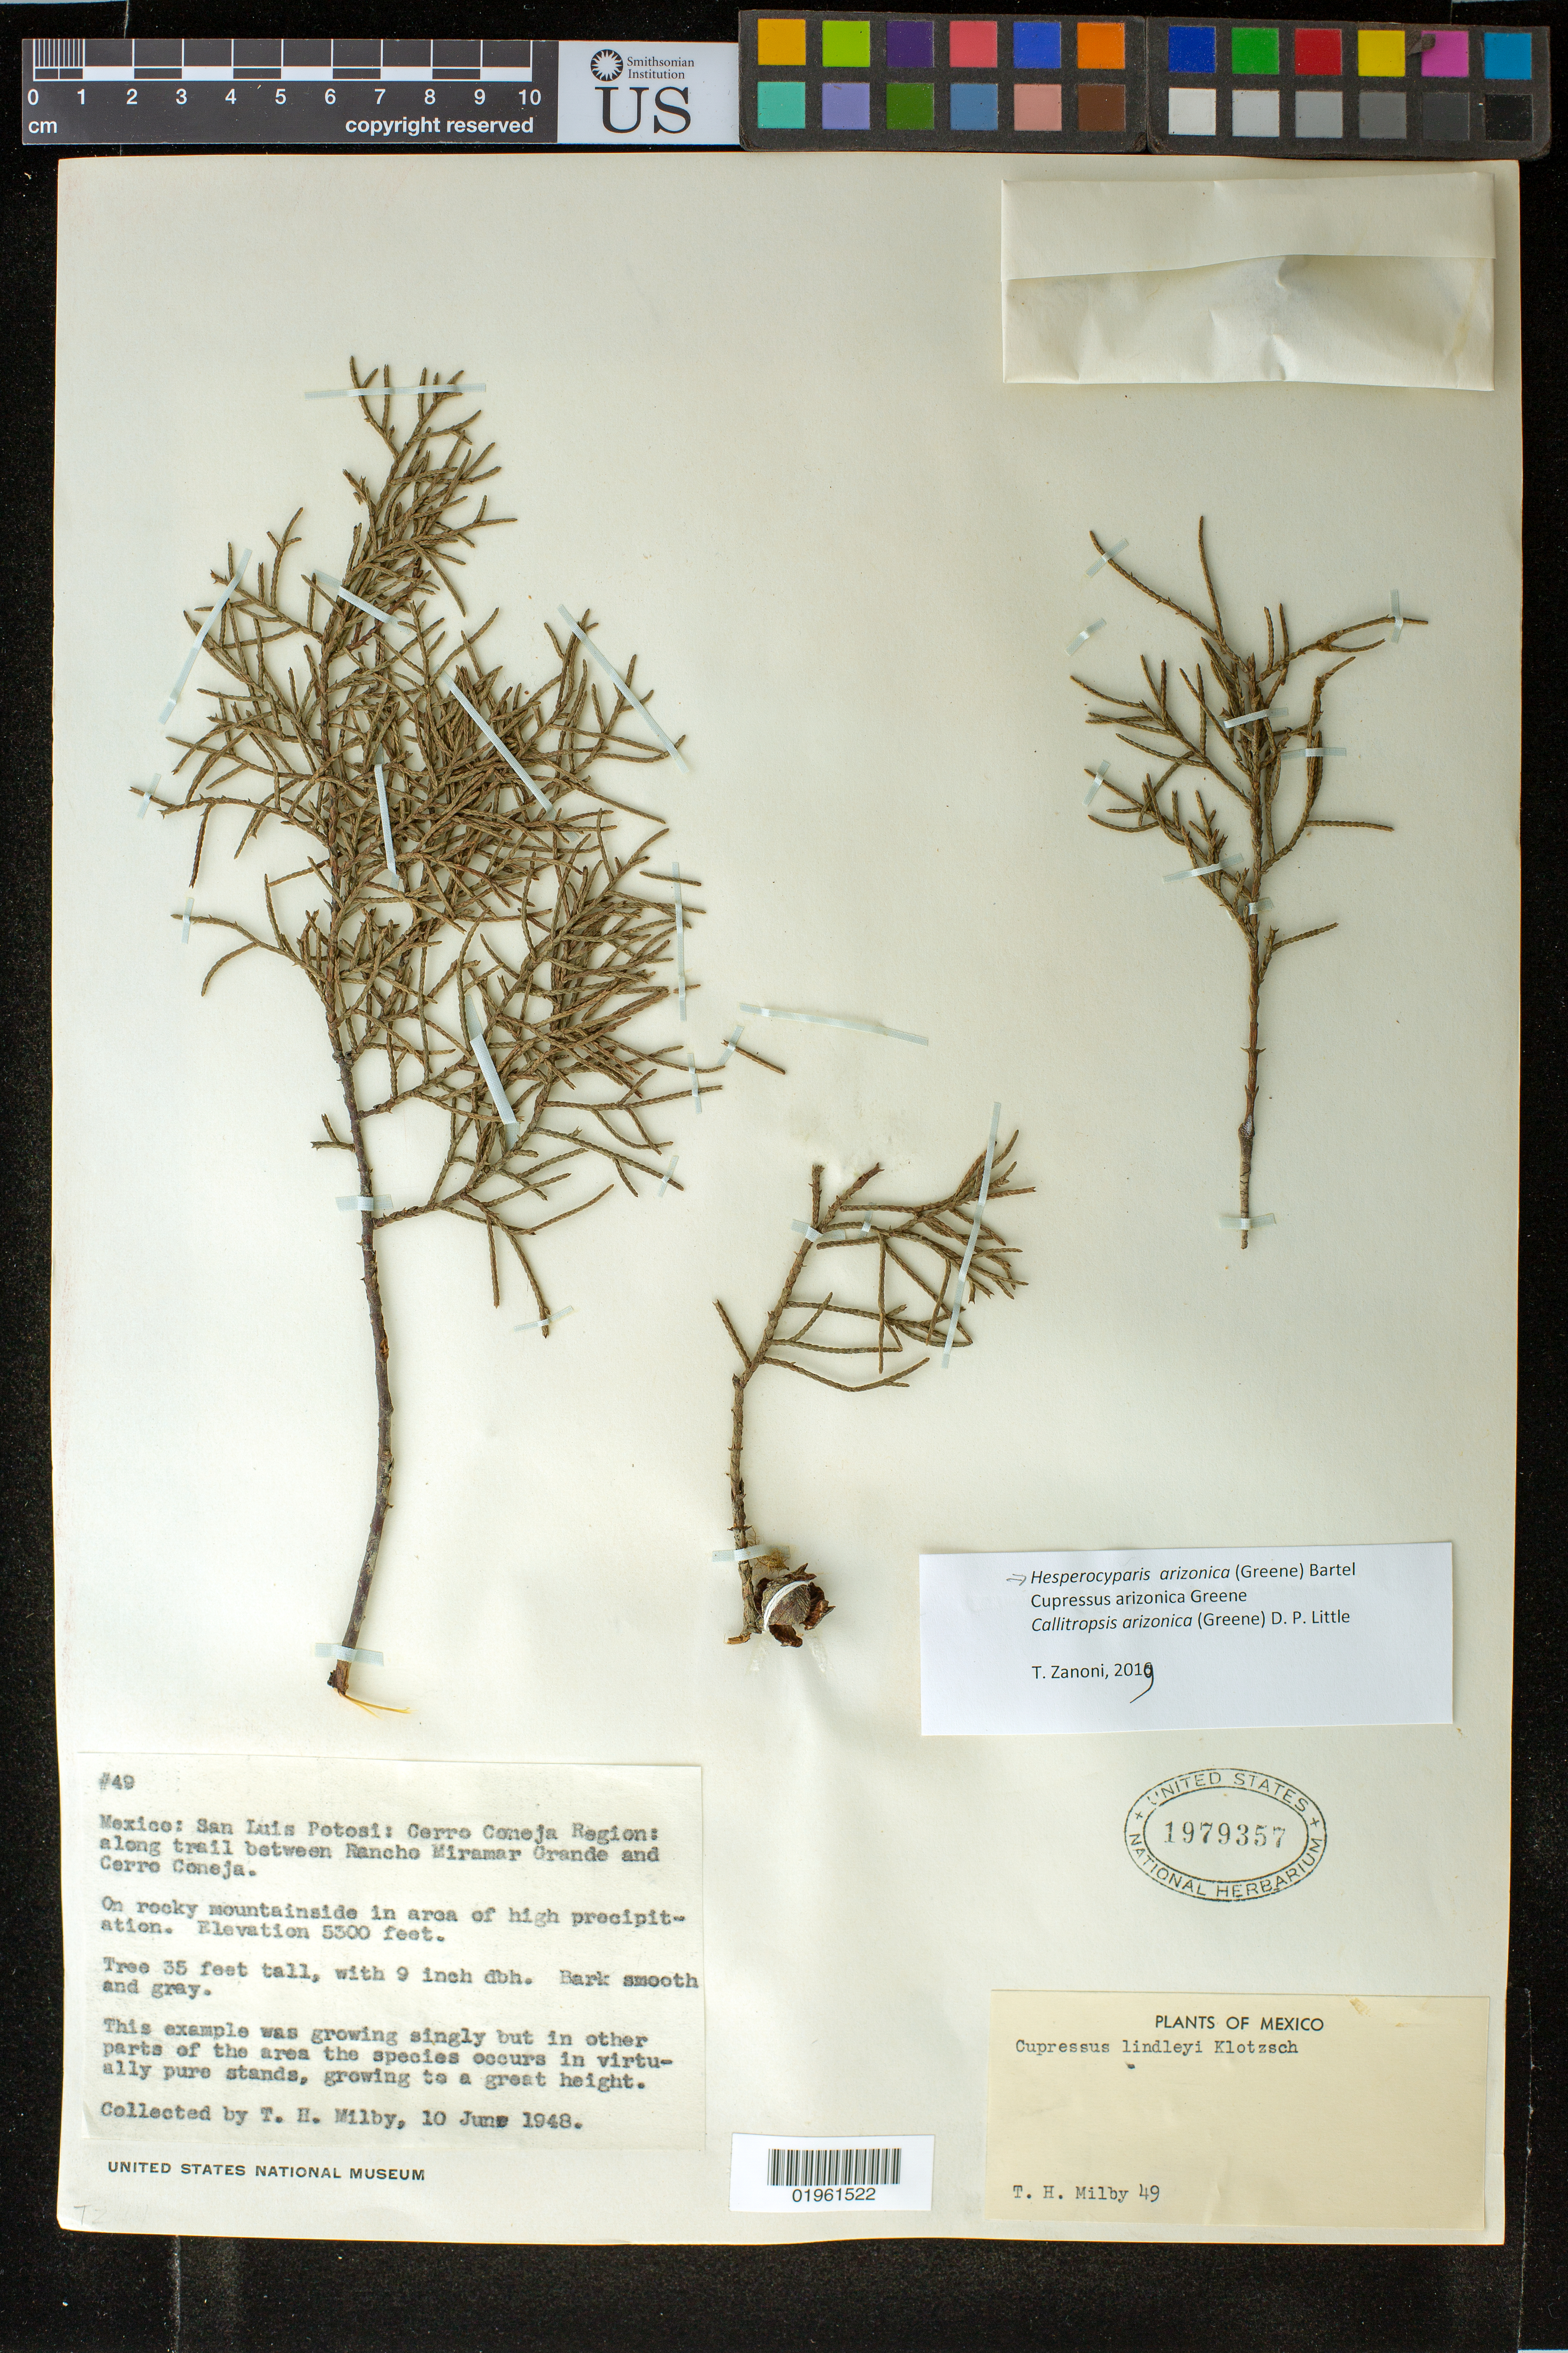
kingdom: Plantae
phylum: Tracheophyta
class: Pinopsida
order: Pinales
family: Cupressaceae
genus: Hesperocyparis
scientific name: Hesperocyparis arizonica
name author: (Greene) Bartel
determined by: Zanoni, T. A., (NY), New York Botanical Garden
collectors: Milby, T.H.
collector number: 49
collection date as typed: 10 Jun 1948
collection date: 1948-06-10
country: Mexico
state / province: San Luis Potosí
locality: San Luis Potosí: Cerro Coneja Region: along trail between Rancho Miramar Grande and Cerro Coneja.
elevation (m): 1615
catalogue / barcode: US 1979357